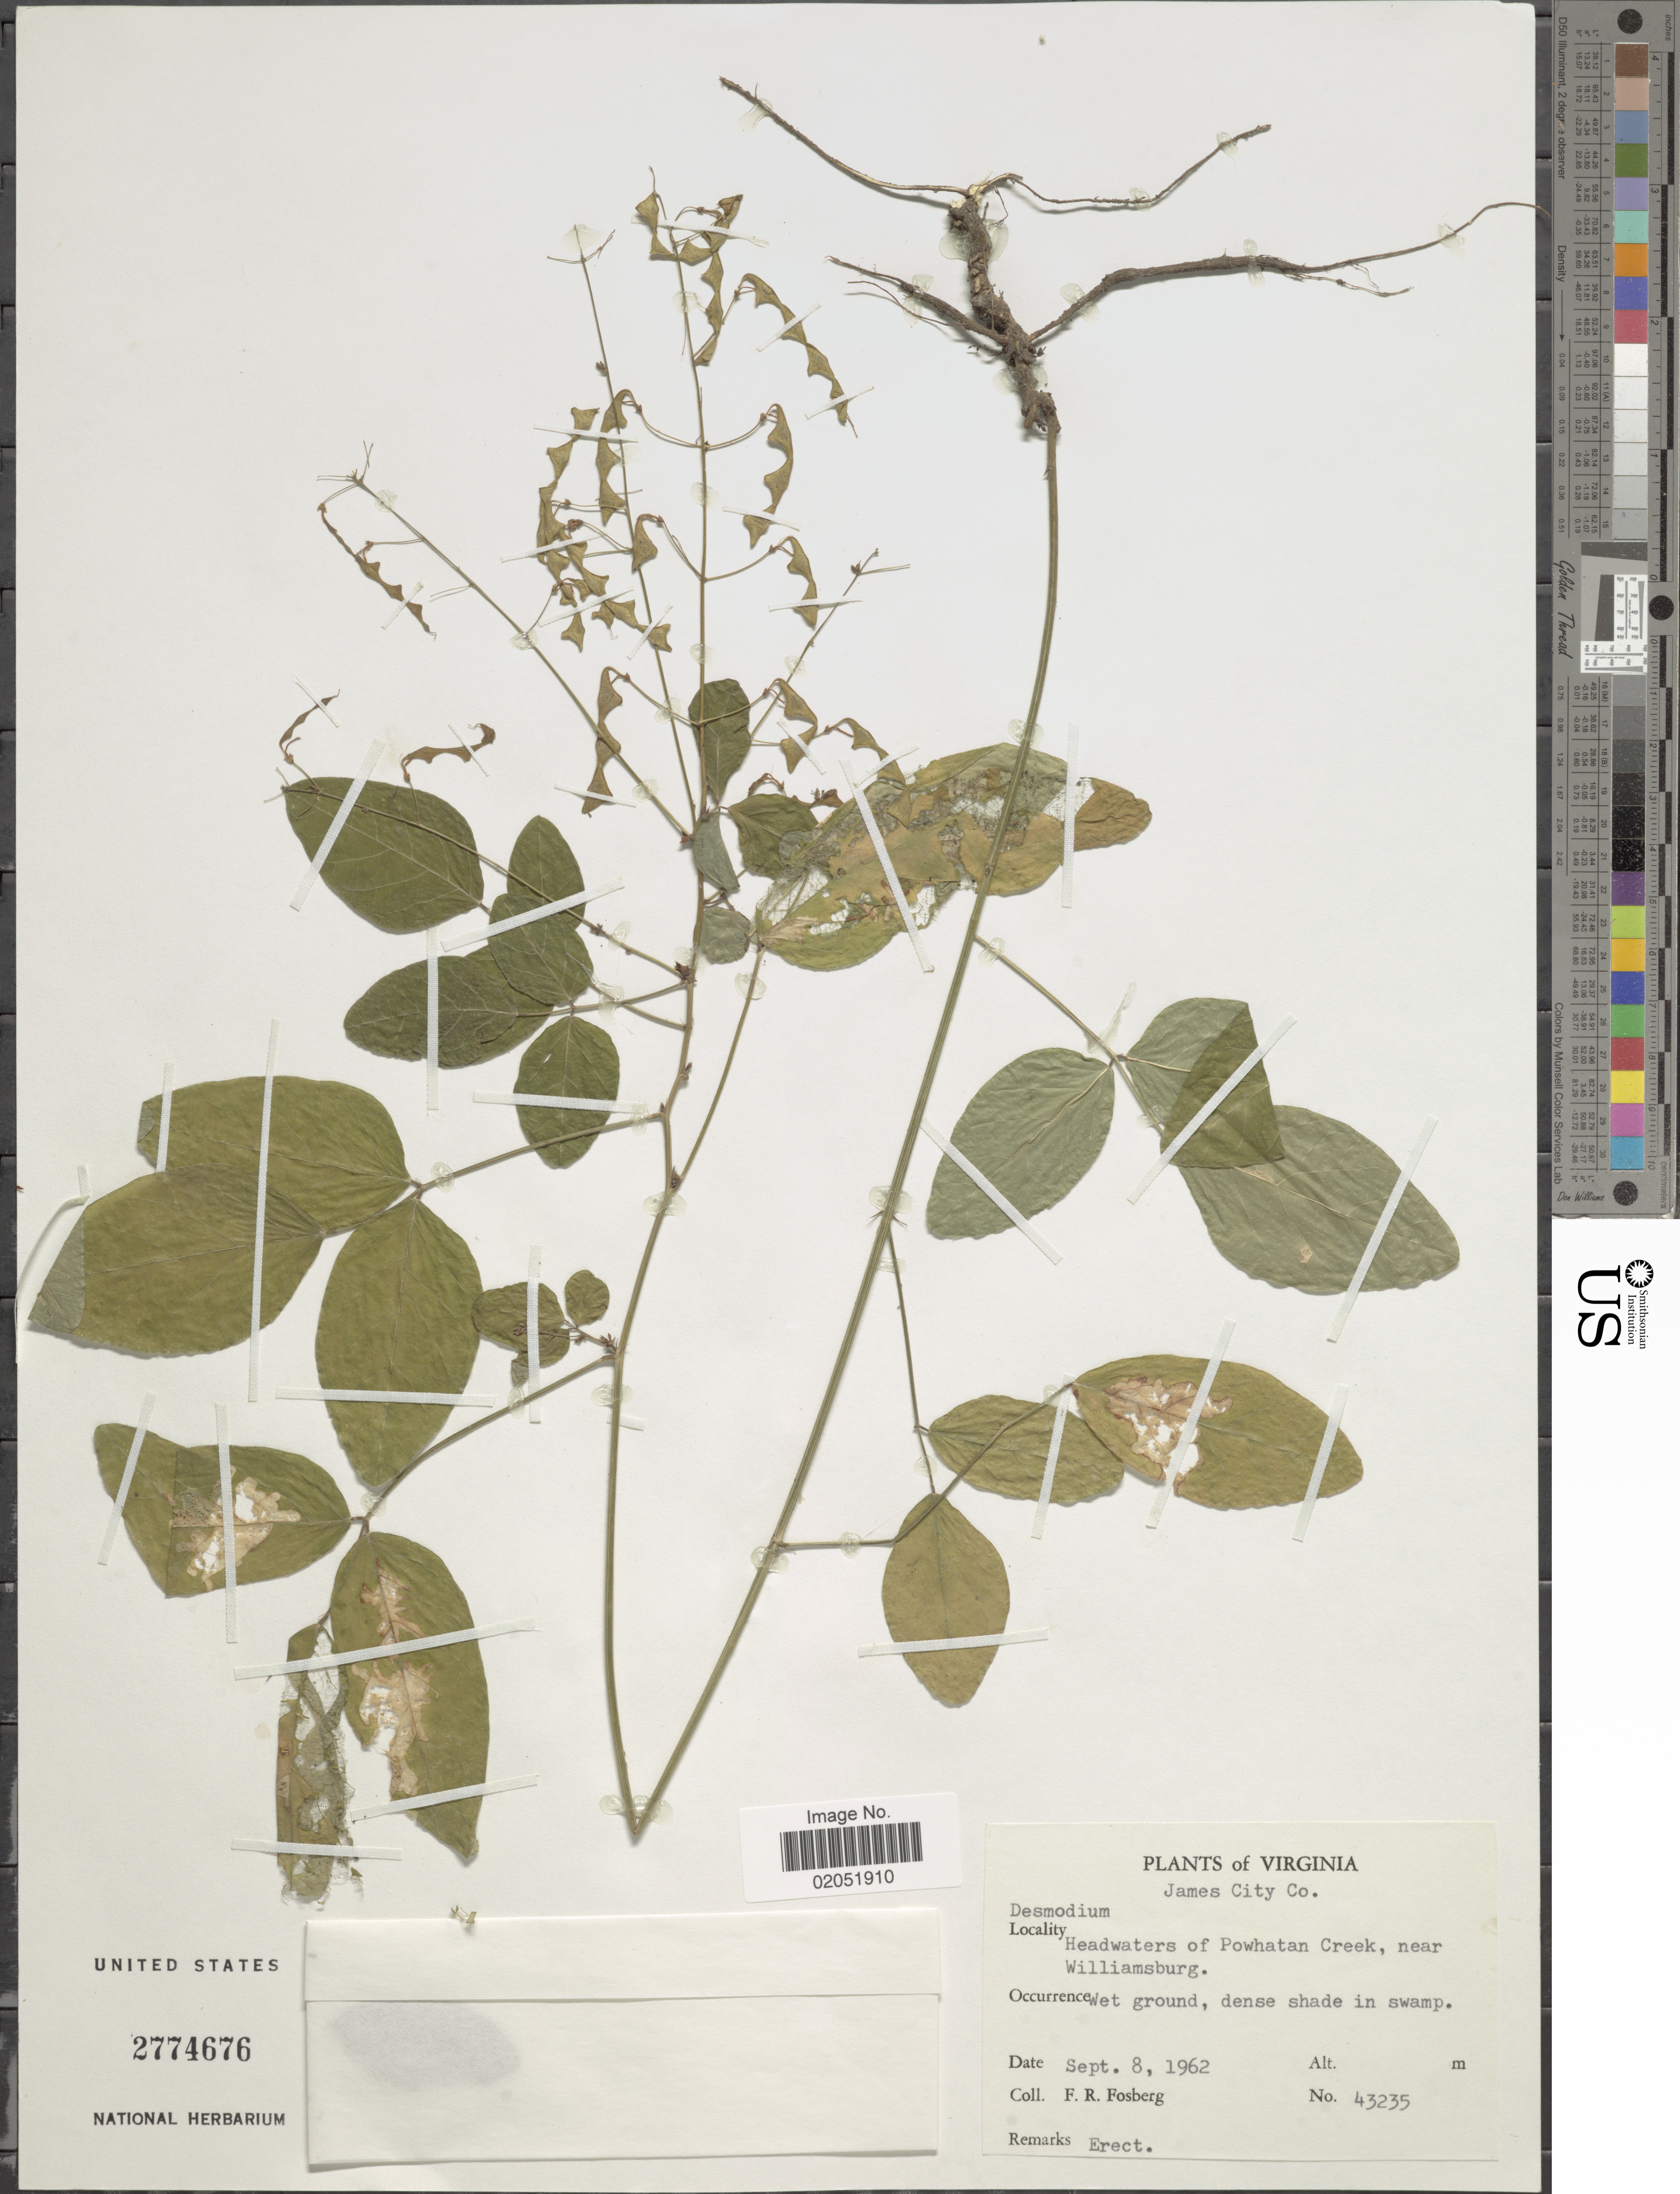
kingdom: Plantae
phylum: Tracheophyta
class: Magnoliopsida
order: Fabales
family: Fabaceae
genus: Desmodium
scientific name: Desmodium sp.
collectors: F. R. Fosberg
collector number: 43235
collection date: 1962-09-08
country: United States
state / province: Virginia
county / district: James City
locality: Virginia, James City Co. headwaters of Powhatan Creek, near Williamsburg.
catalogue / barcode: US 2774676